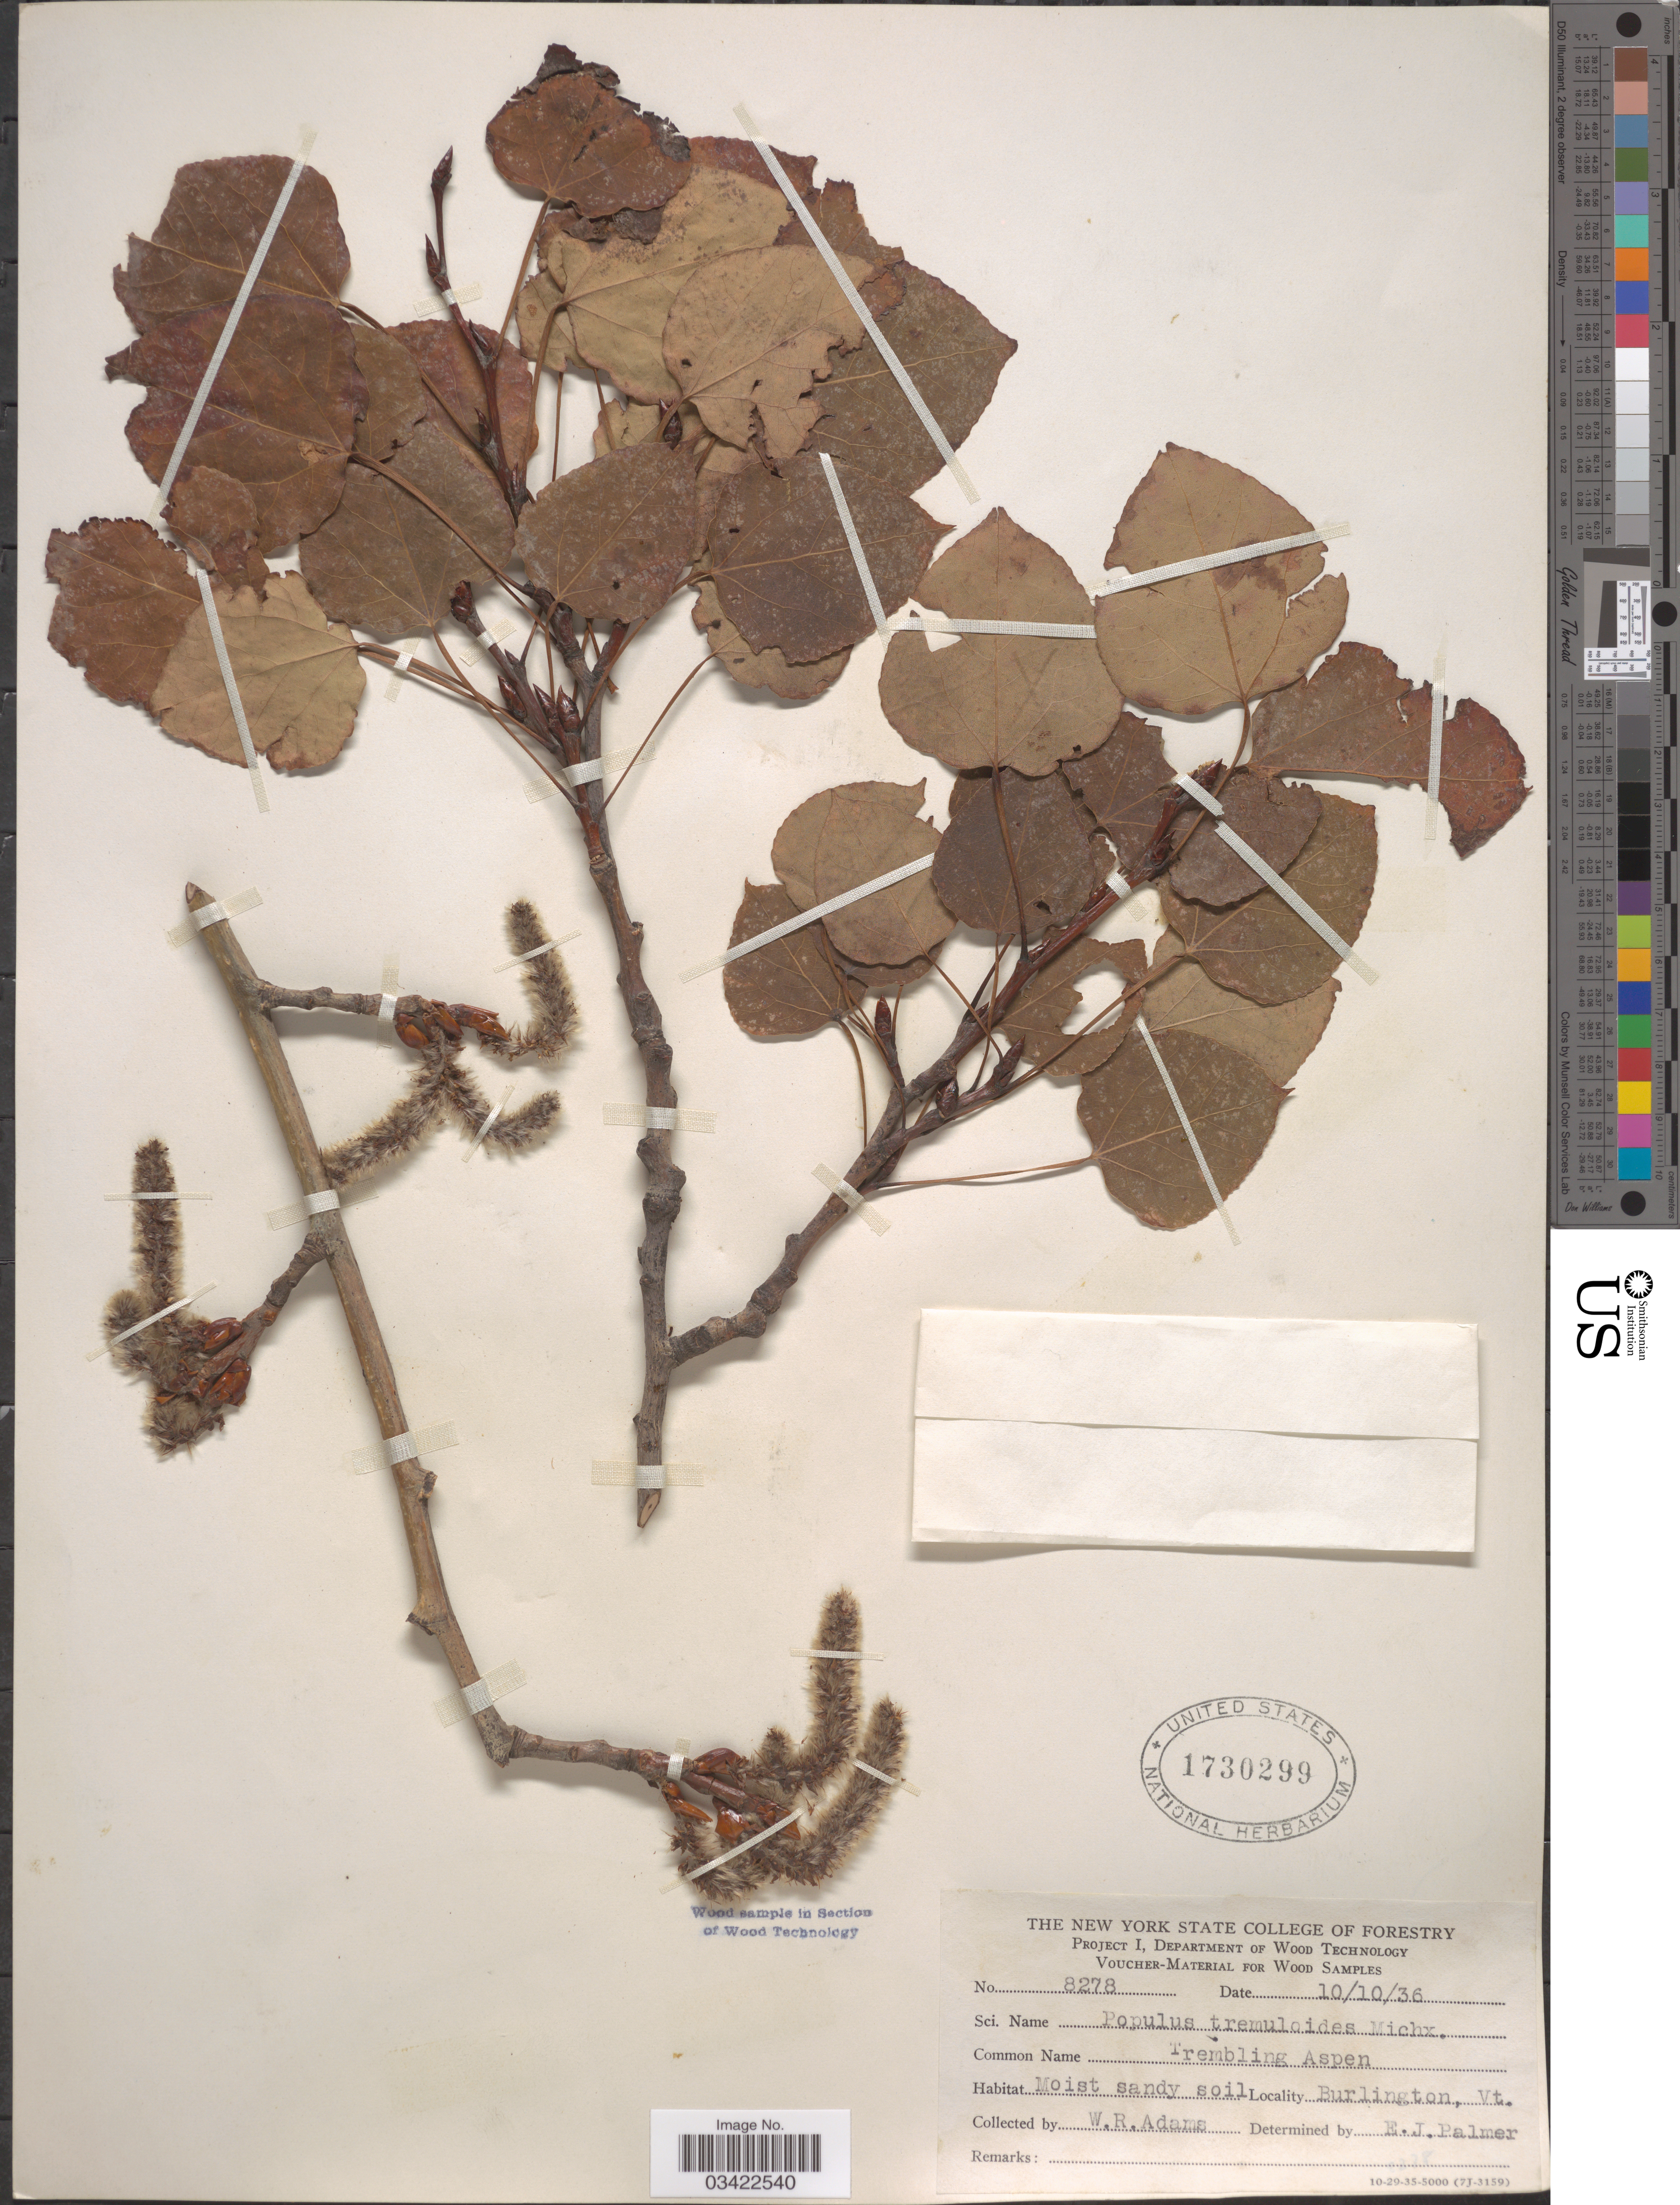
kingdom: Plantae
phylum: Tracheophyta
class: Magnoliopsida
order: Malpighiales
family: Salicaceae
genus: Populus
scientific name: Populus tremuloides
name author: Michx.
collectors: W. R. Adams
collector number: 8278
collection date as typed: Transcribed d/m/y: 10/10/36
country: United States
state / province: Vermont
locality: Burlington.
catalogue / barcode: US 1730299